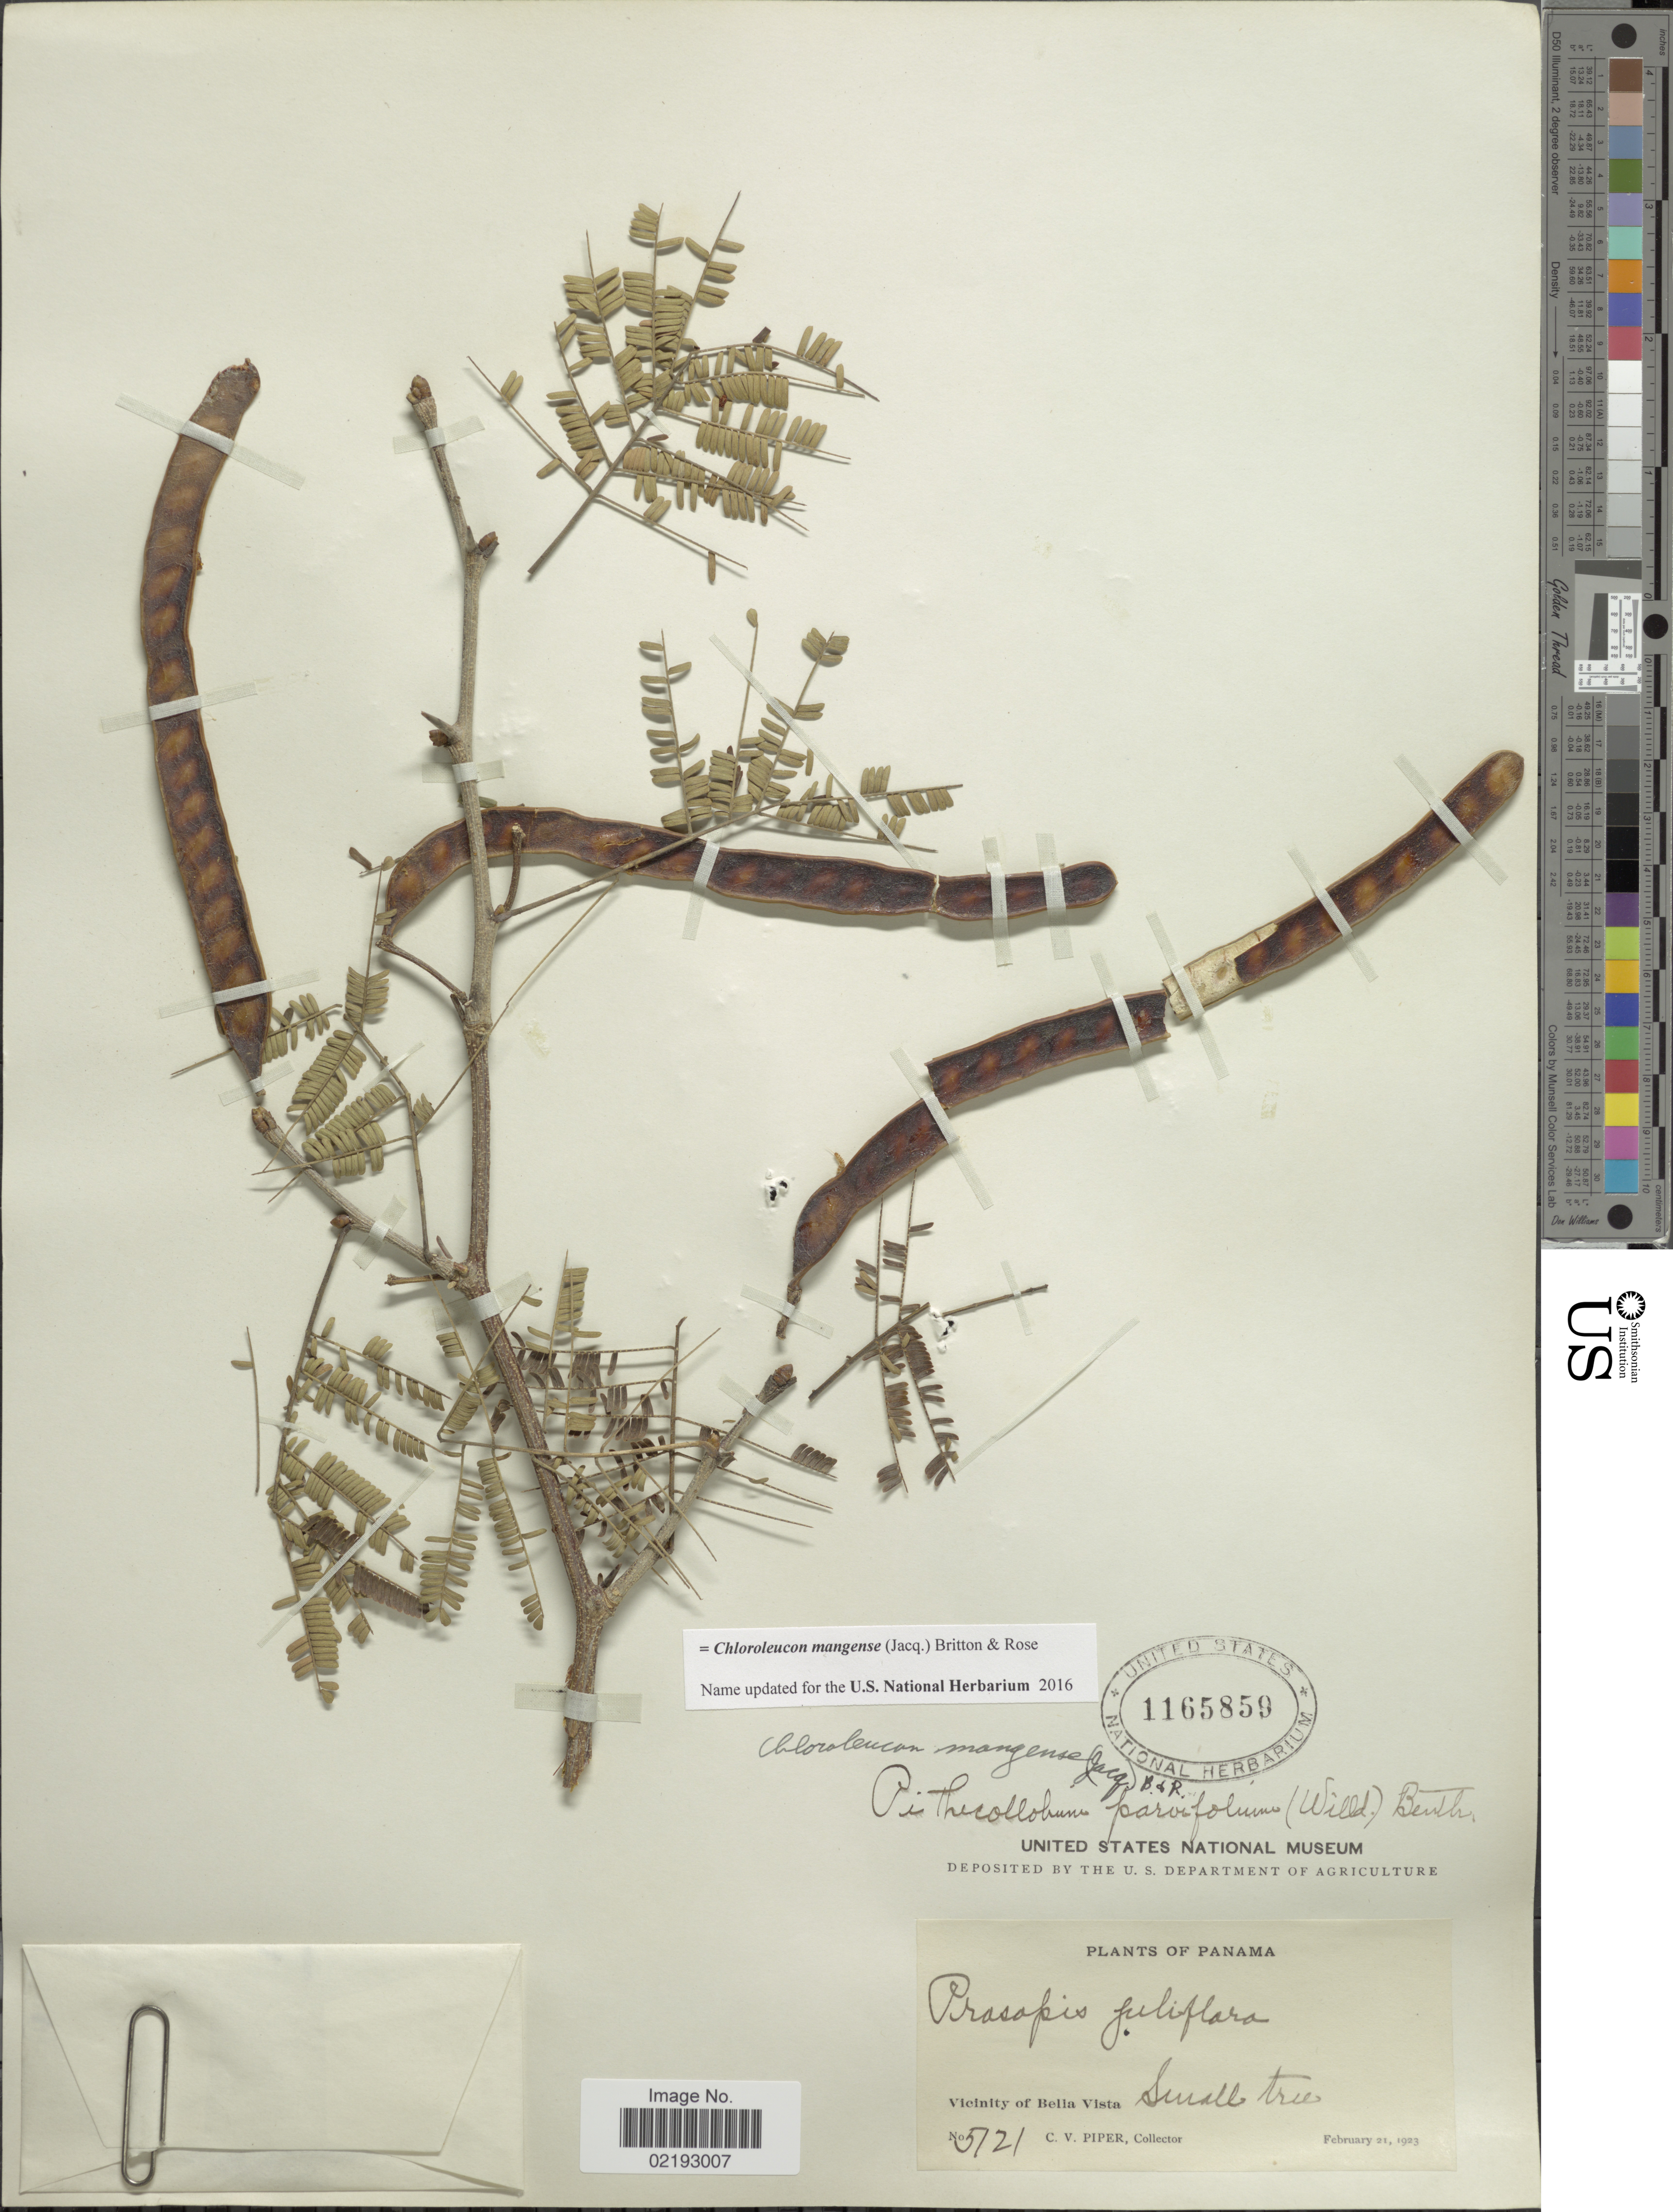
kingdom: Plantae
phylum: Tracheophyta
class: Magnoliopsida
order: Fabales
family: Fabaceae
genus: Chloroleucon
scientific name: Chloroleucon mangense var. mangense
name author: (Jacq.) Britton & Rose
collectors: C. V. Piper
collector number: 5121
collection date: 1923-02-21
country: Panama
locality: Vicinity of Bella Vista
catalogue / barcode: US 1165859